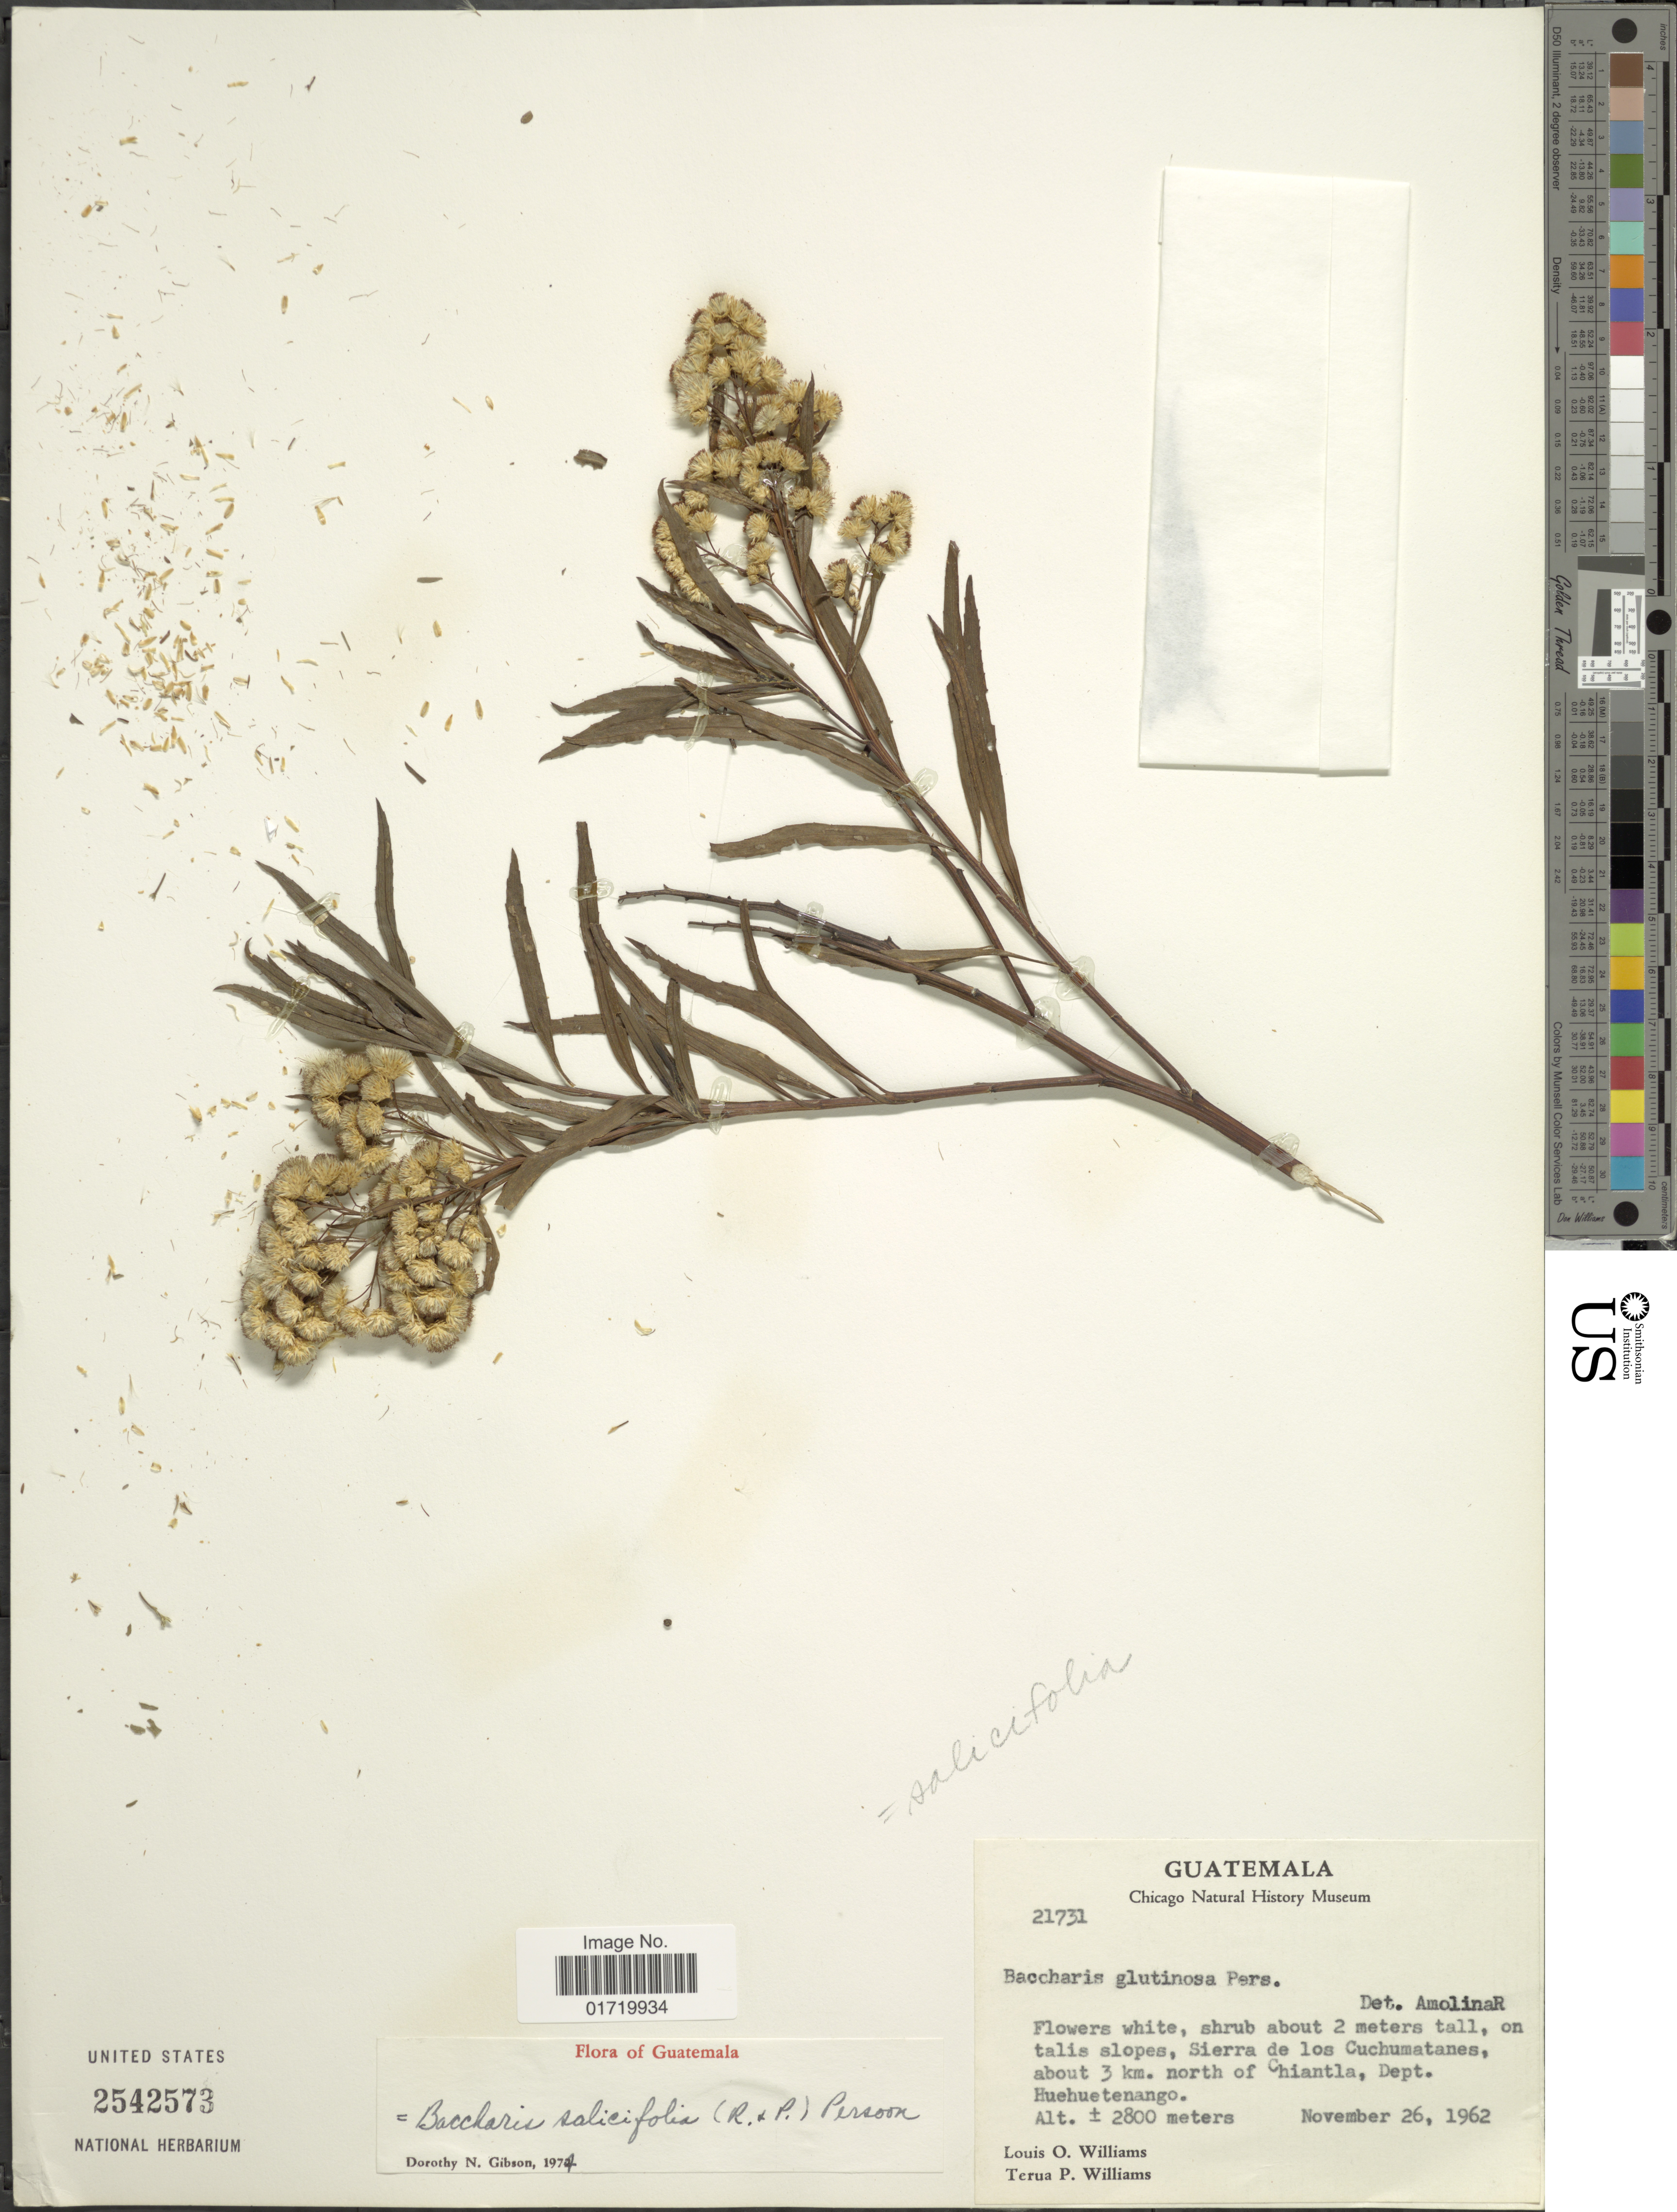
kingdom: Plantae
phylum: Tracheophyta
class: Magnoliopsida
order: Asterales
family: Asteraceae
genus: Baccharis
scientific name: Baccharis salicifolia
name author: (Ruiz & Pav.) Pers.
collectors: L. O. Williams & T. P. Williams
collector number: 21731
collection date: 1962-11-26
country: Guatemala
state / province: Huehuetenango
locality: Sierra de los Cuchumatanes, about 3 km north of Chiantla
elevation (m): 2800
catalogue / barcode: US 2542573